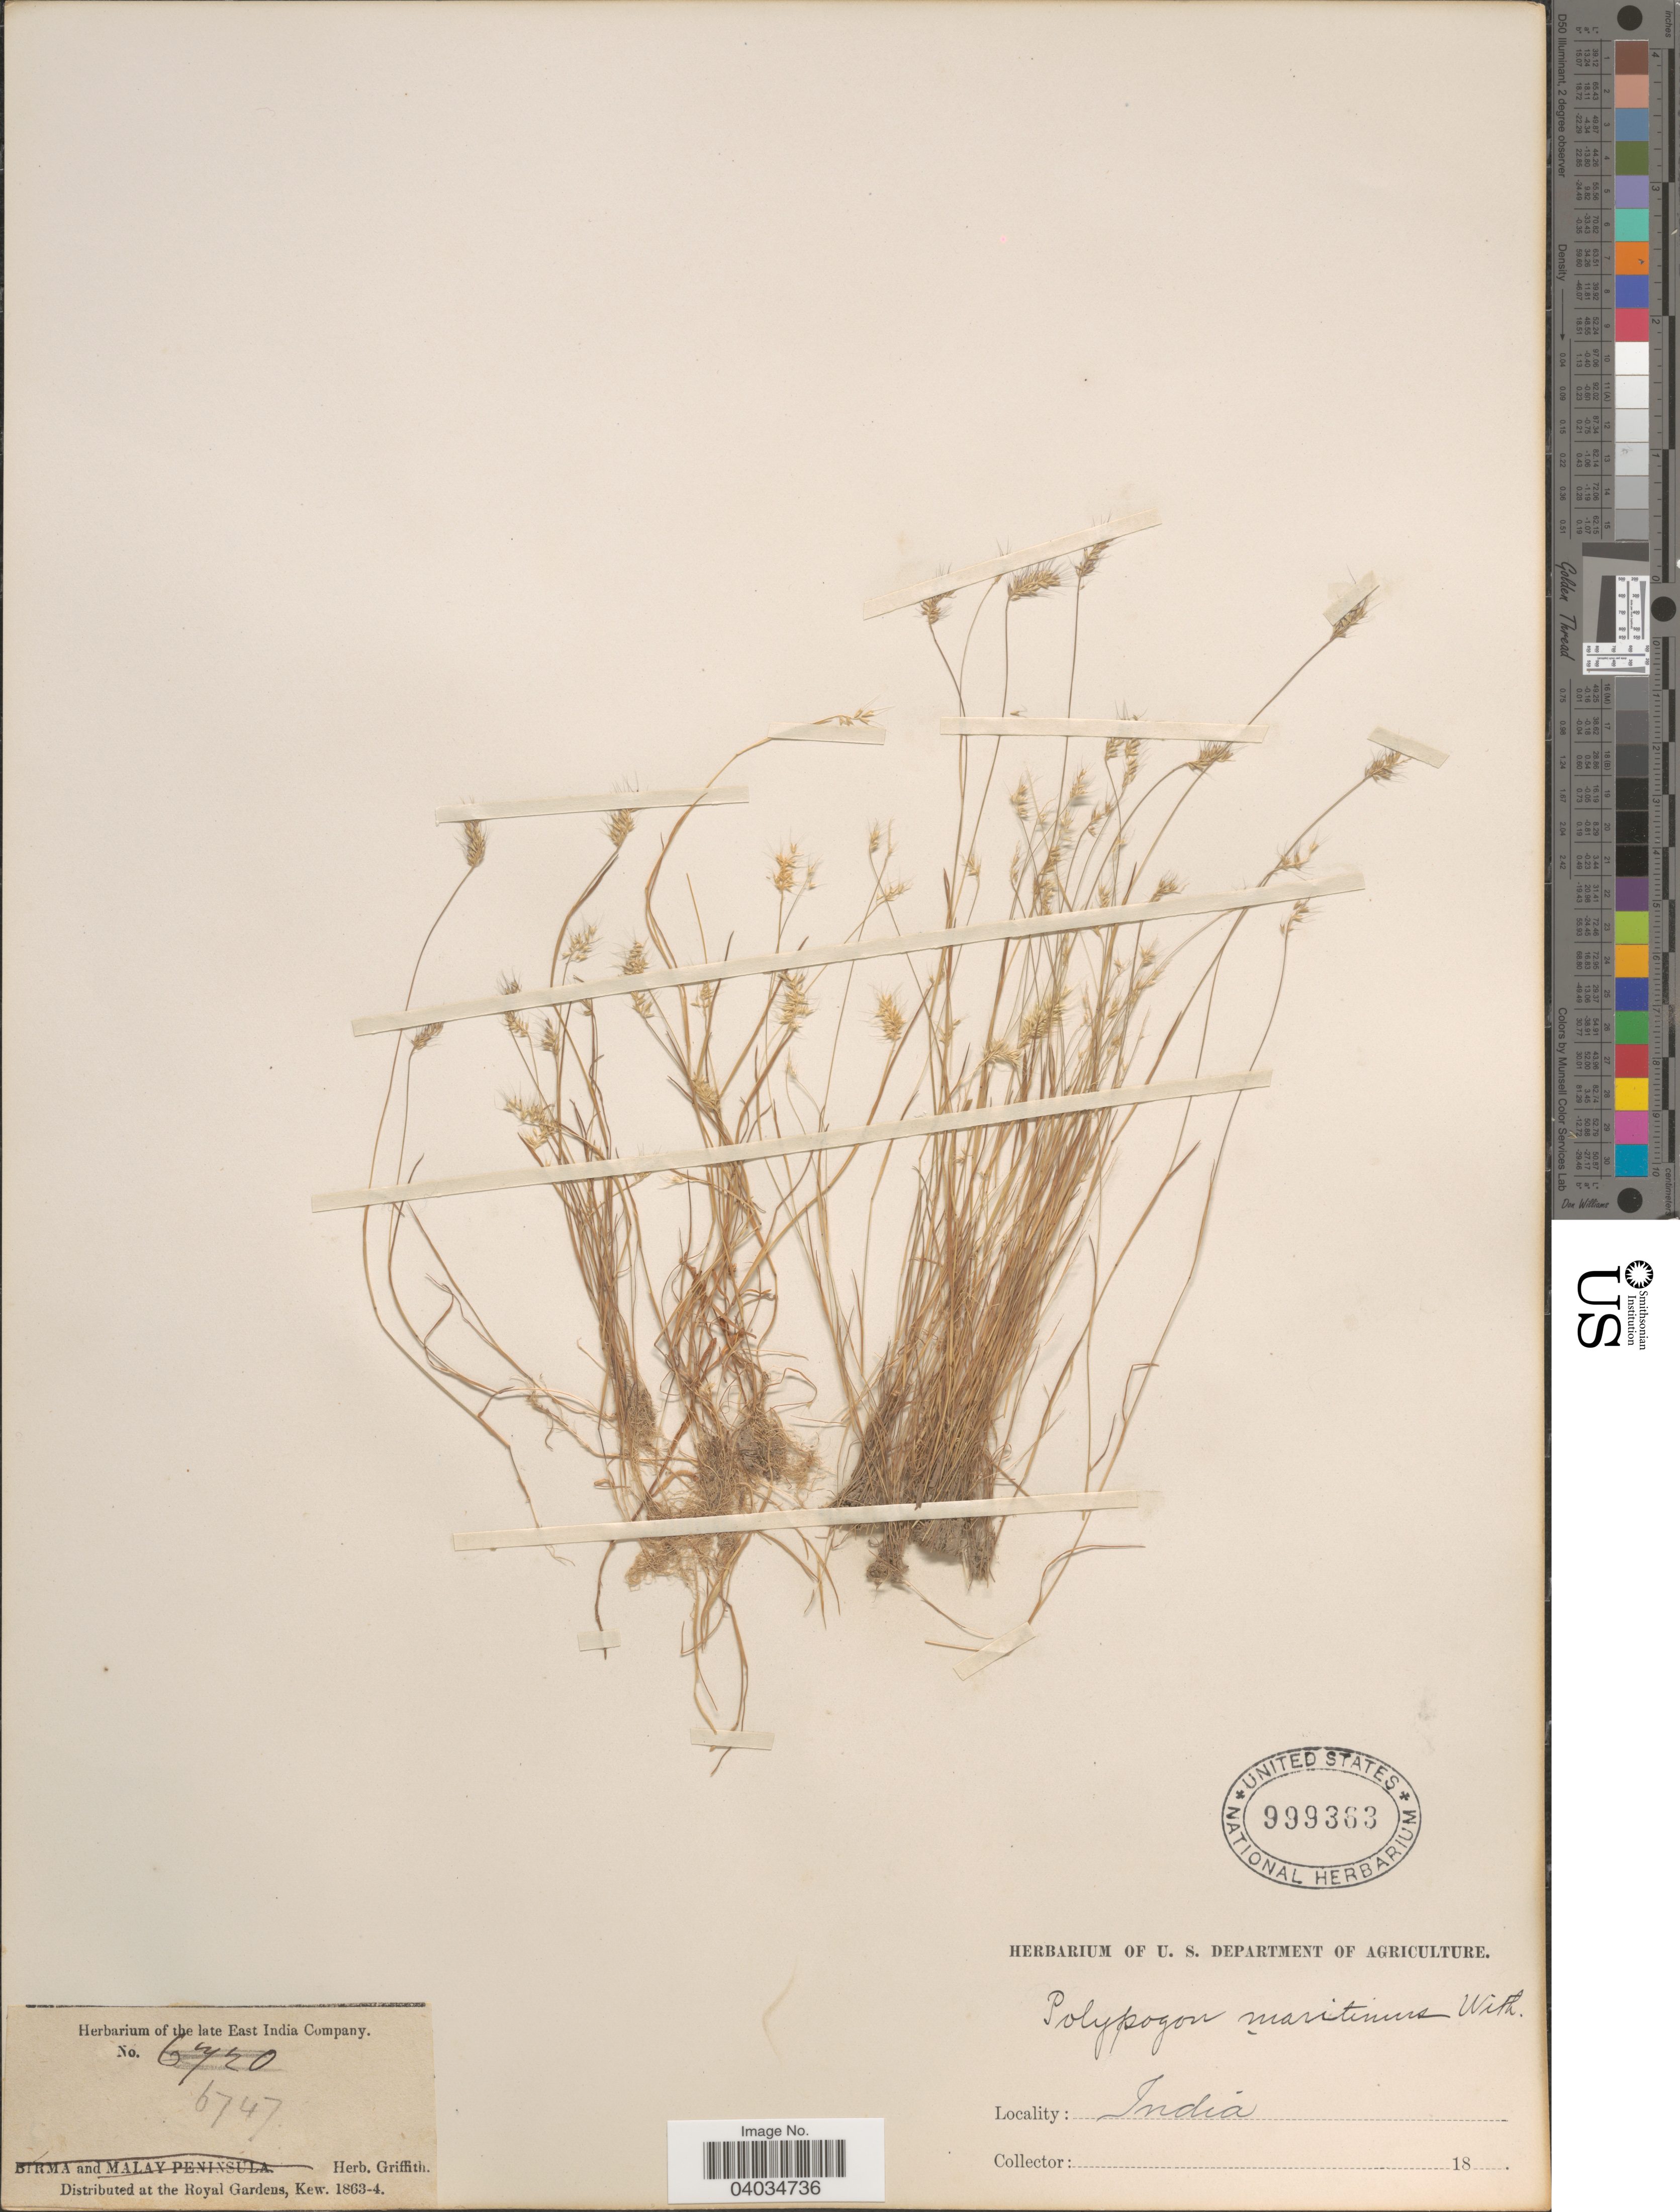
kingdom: Plantae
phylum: Tracheophyta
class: Liliopsida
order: Poales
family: Poaceae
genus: Polypogon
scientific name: Polypogon maritimus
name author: Willd.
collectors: ex herb. Griffith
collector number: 6747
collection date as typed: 18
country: India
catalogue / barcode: US 999363